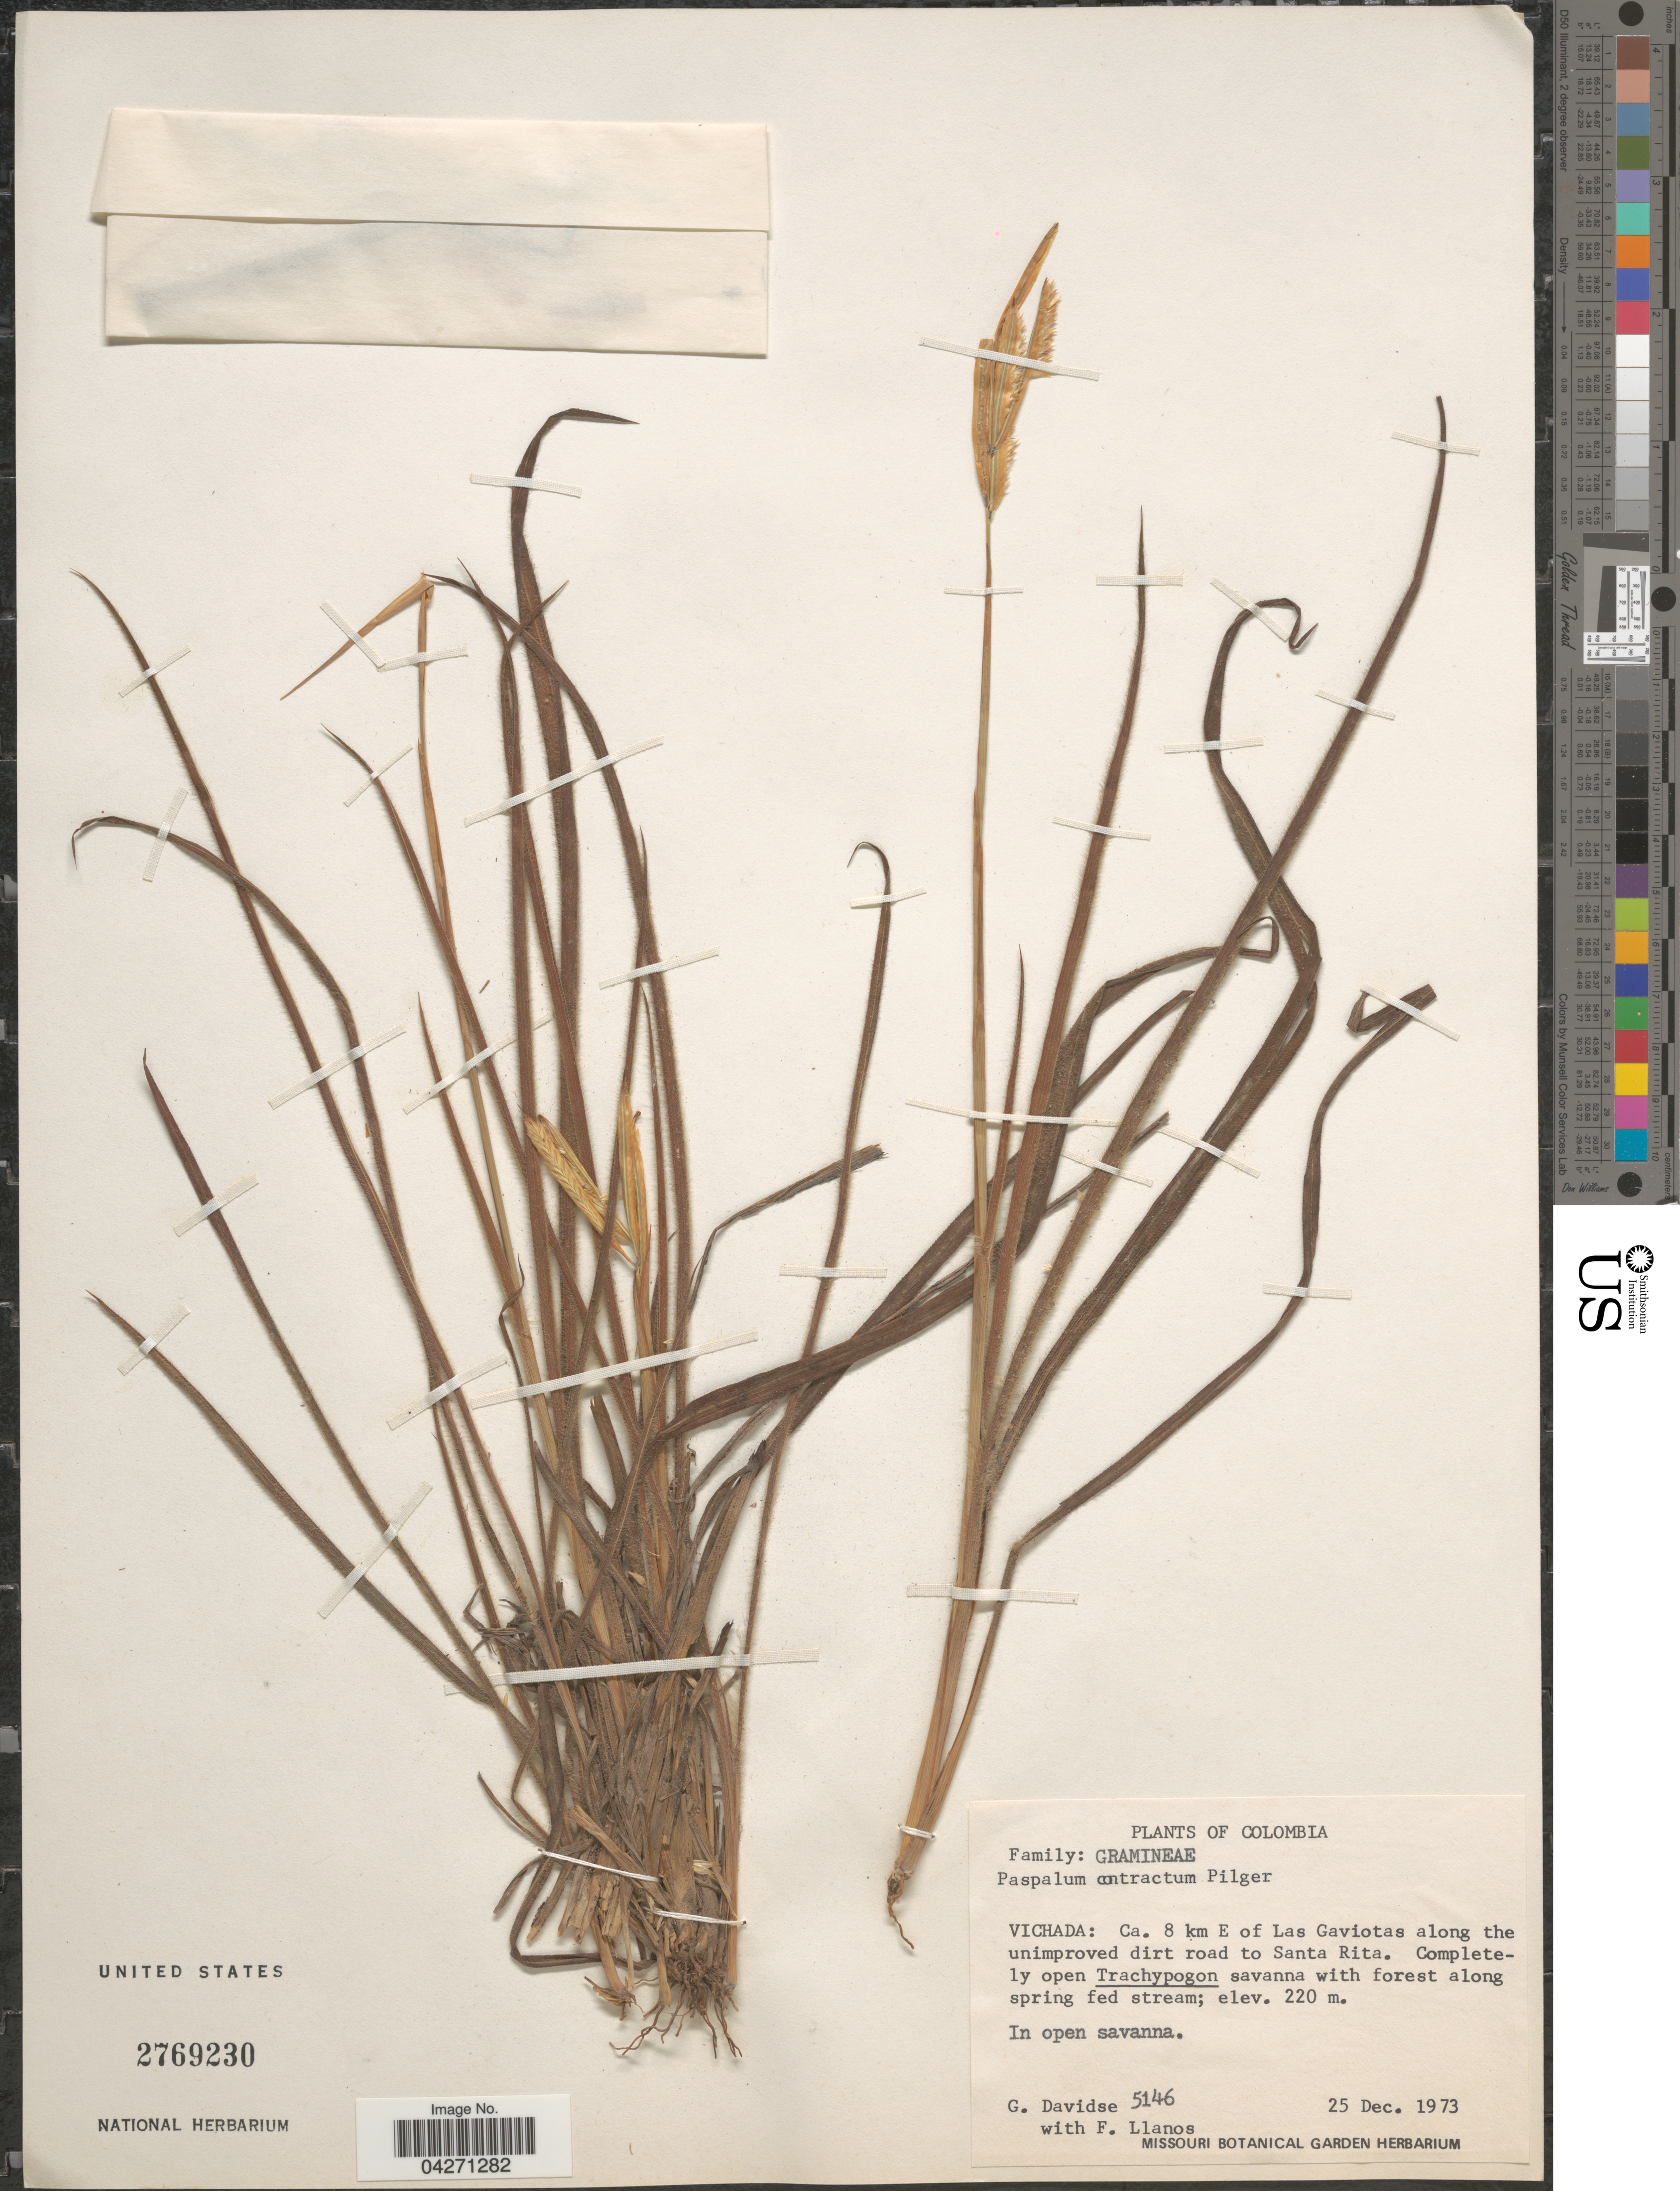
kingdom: Plantae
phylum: Tracheophyta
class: Liliopsida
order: Poales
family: Poaceae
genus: Paspalum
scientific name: Paspalum lanciflorum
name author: Trin.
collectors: G. Davidse & F. Llanos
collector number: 5146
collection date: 1973-12-25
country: Colombia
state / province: Vichada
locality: Ca. 8 km E of Las Gaviotas along the unimproved dirt road to Santa Rita.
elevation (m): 220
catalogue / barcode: US 2769230